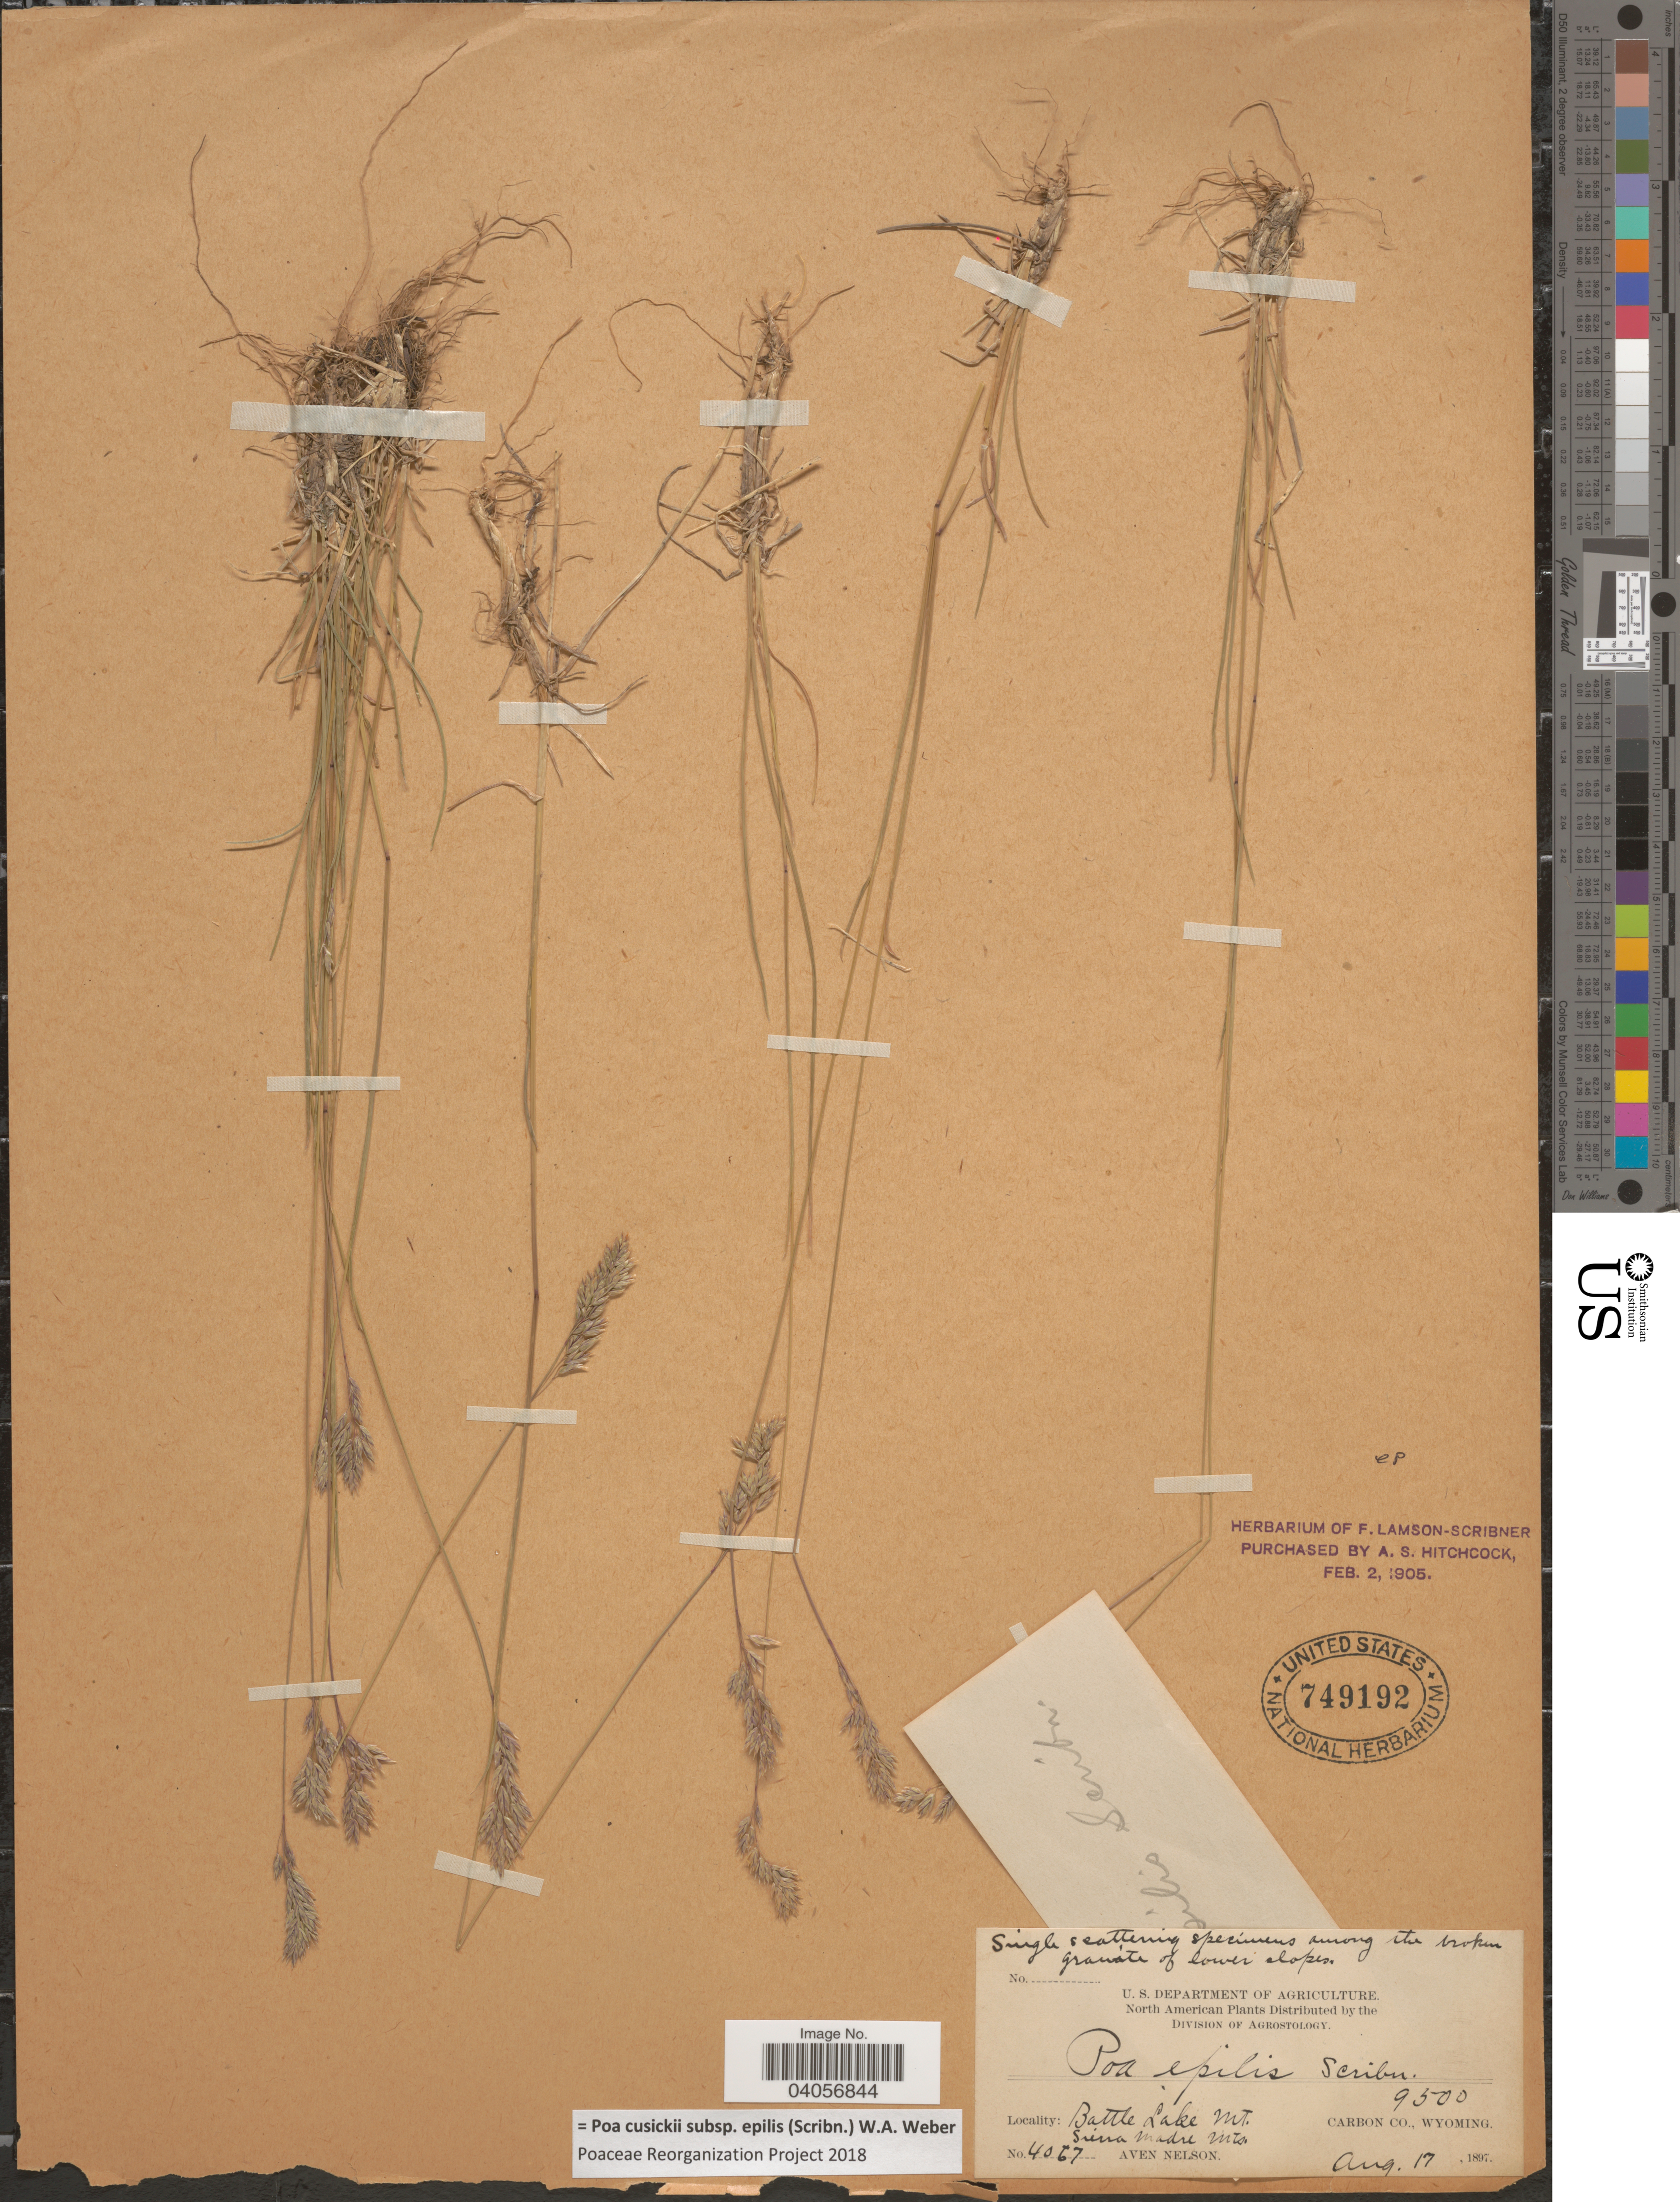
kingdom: Plantae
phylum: Tracheophyta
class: Liliopsida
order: Poales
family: Poaceae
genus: Poa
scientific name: Poa cusickii subsp. epilis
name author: (Scribn.) W.A. Weber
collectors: A. Nelson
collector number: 4067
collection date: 1897-08-17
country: United States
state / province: Wyoming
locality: Battle Lake Mt. Sierra Madre Mts. Carbon Co.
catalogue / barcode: US 749192